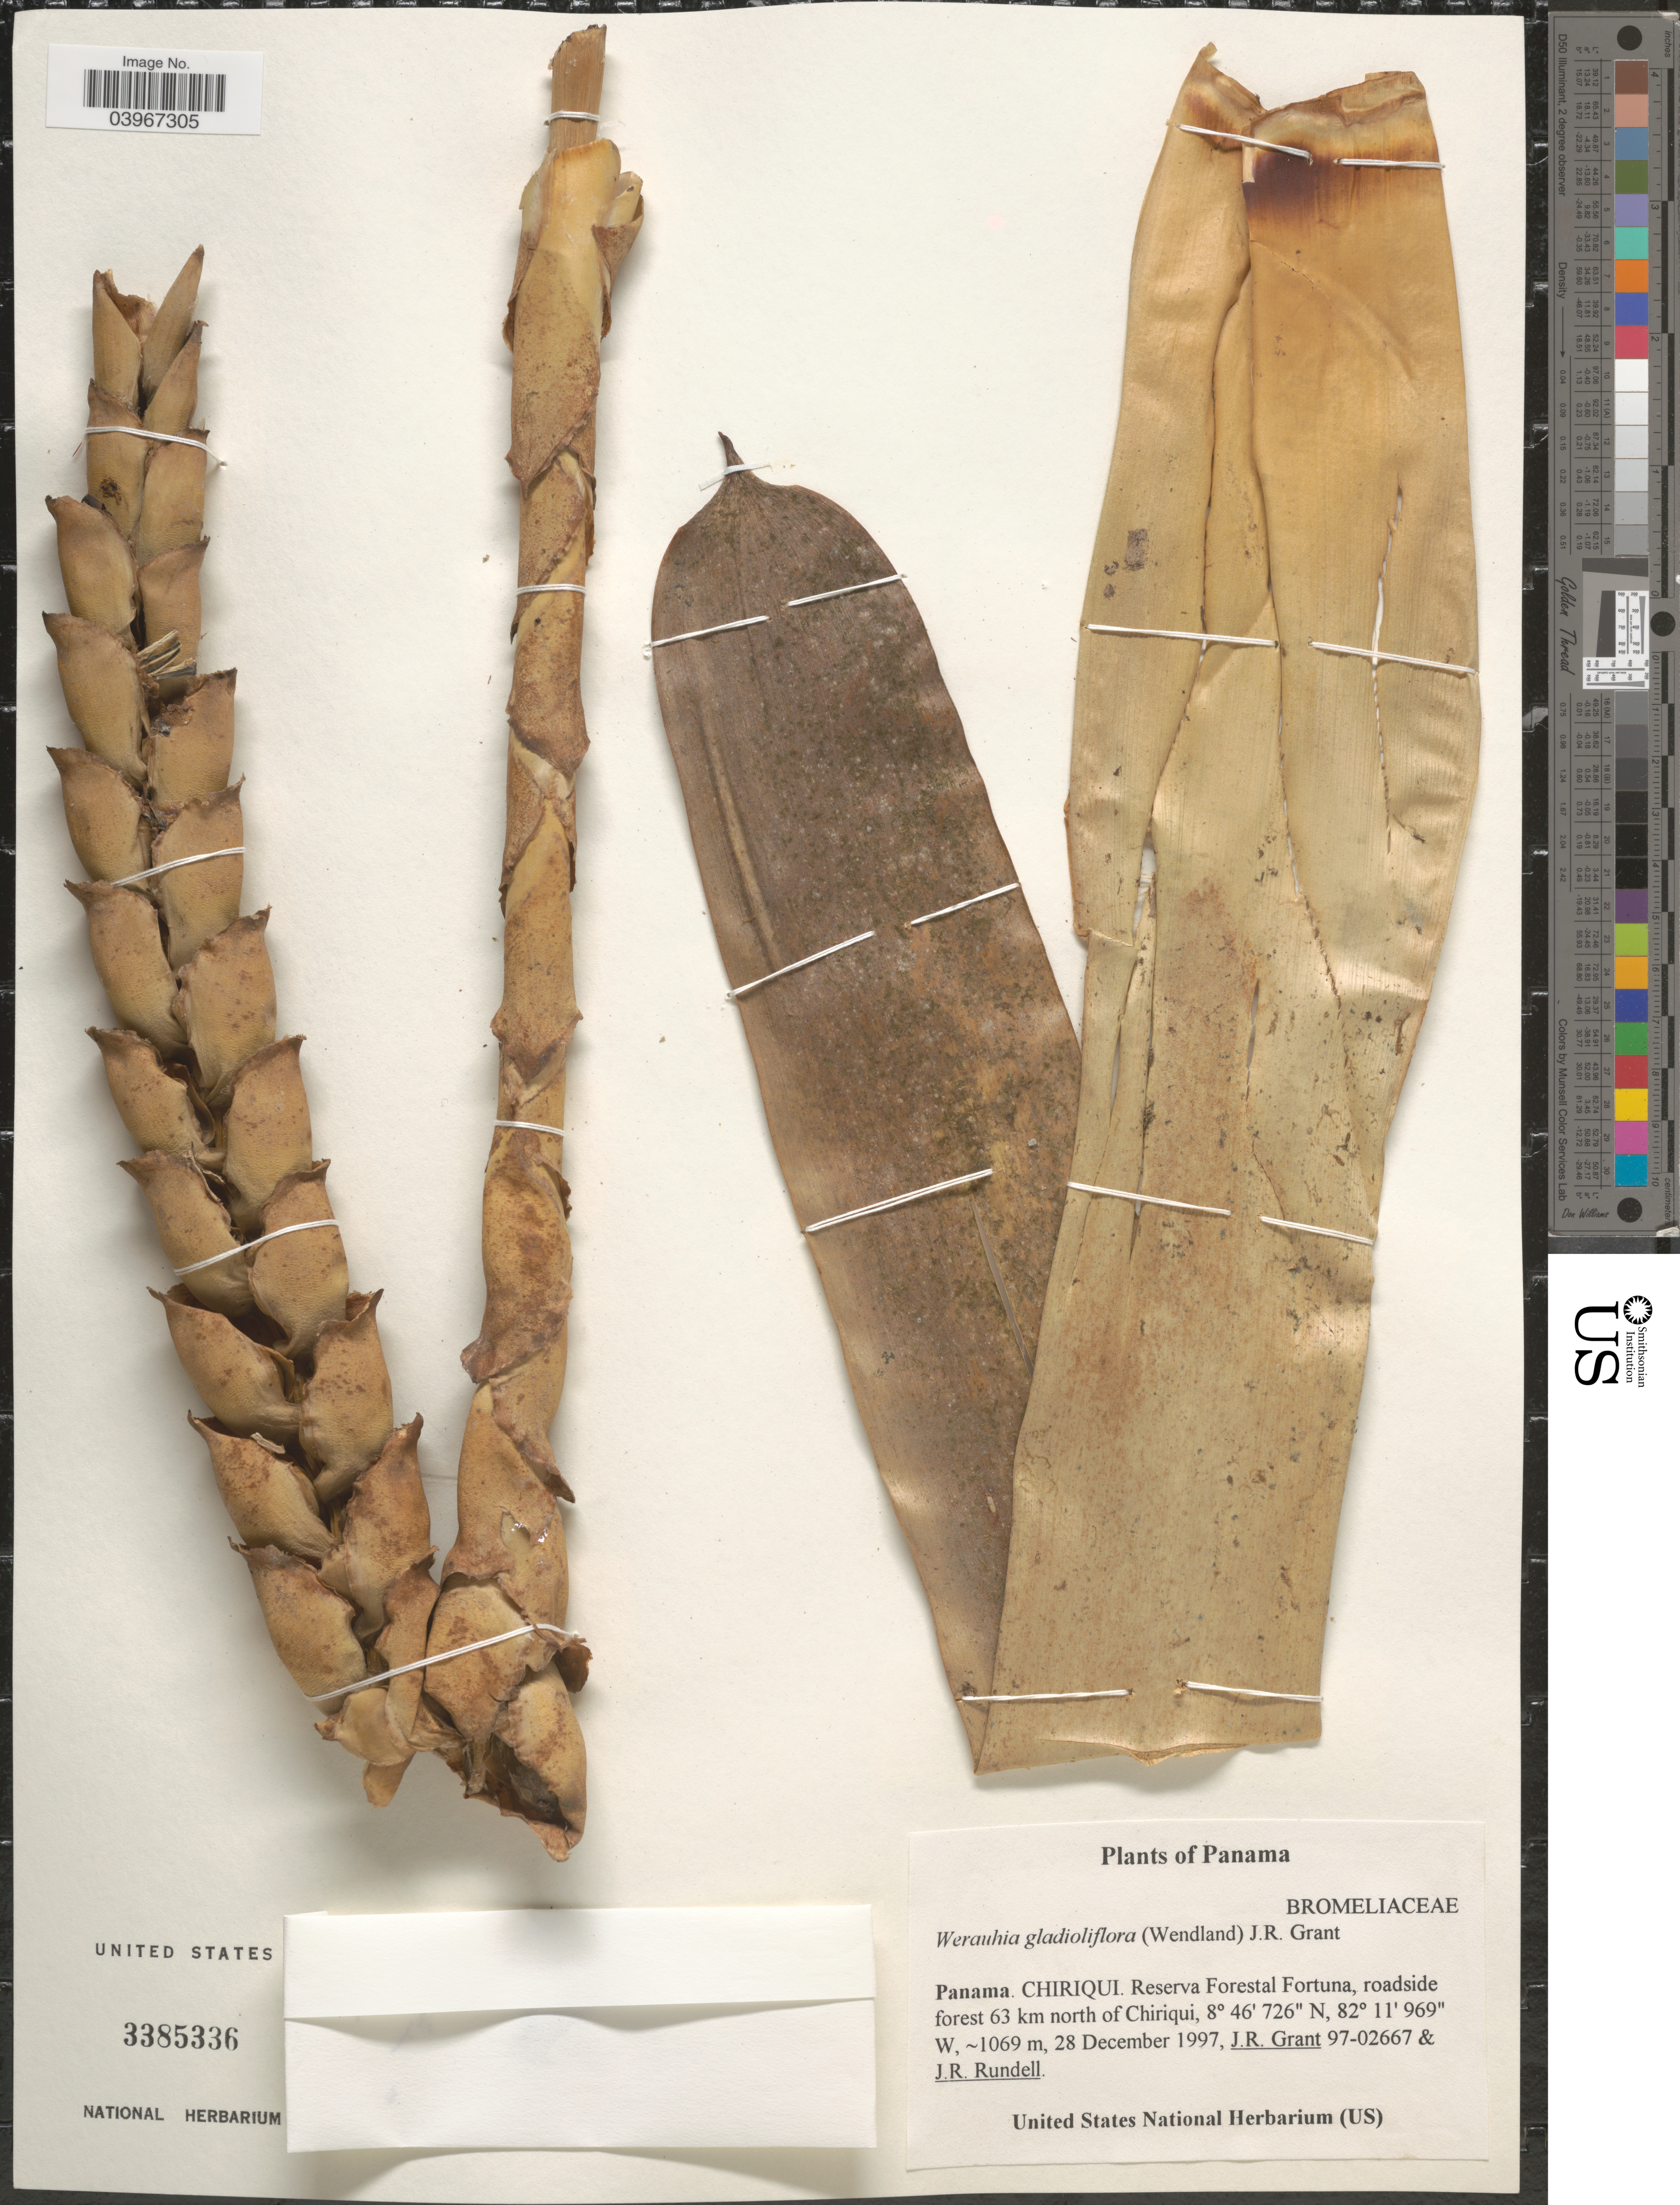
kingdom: Plantae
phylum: Tracheophyta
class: Liliopsida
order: Poales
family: Bromeliaceae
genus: Werauhia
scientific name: Werauhia gladioliflora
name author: (H. Wendl.) J.R. Grant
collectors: J. Grant & J. R. Rundell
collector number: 97-02667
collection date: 1997-12-28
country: Panama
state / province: Chiriqui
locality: Reserva Forestal Fortuna, roadside forest 63 km north of Chiriqui.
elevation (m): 1069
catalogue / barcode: US 3385336